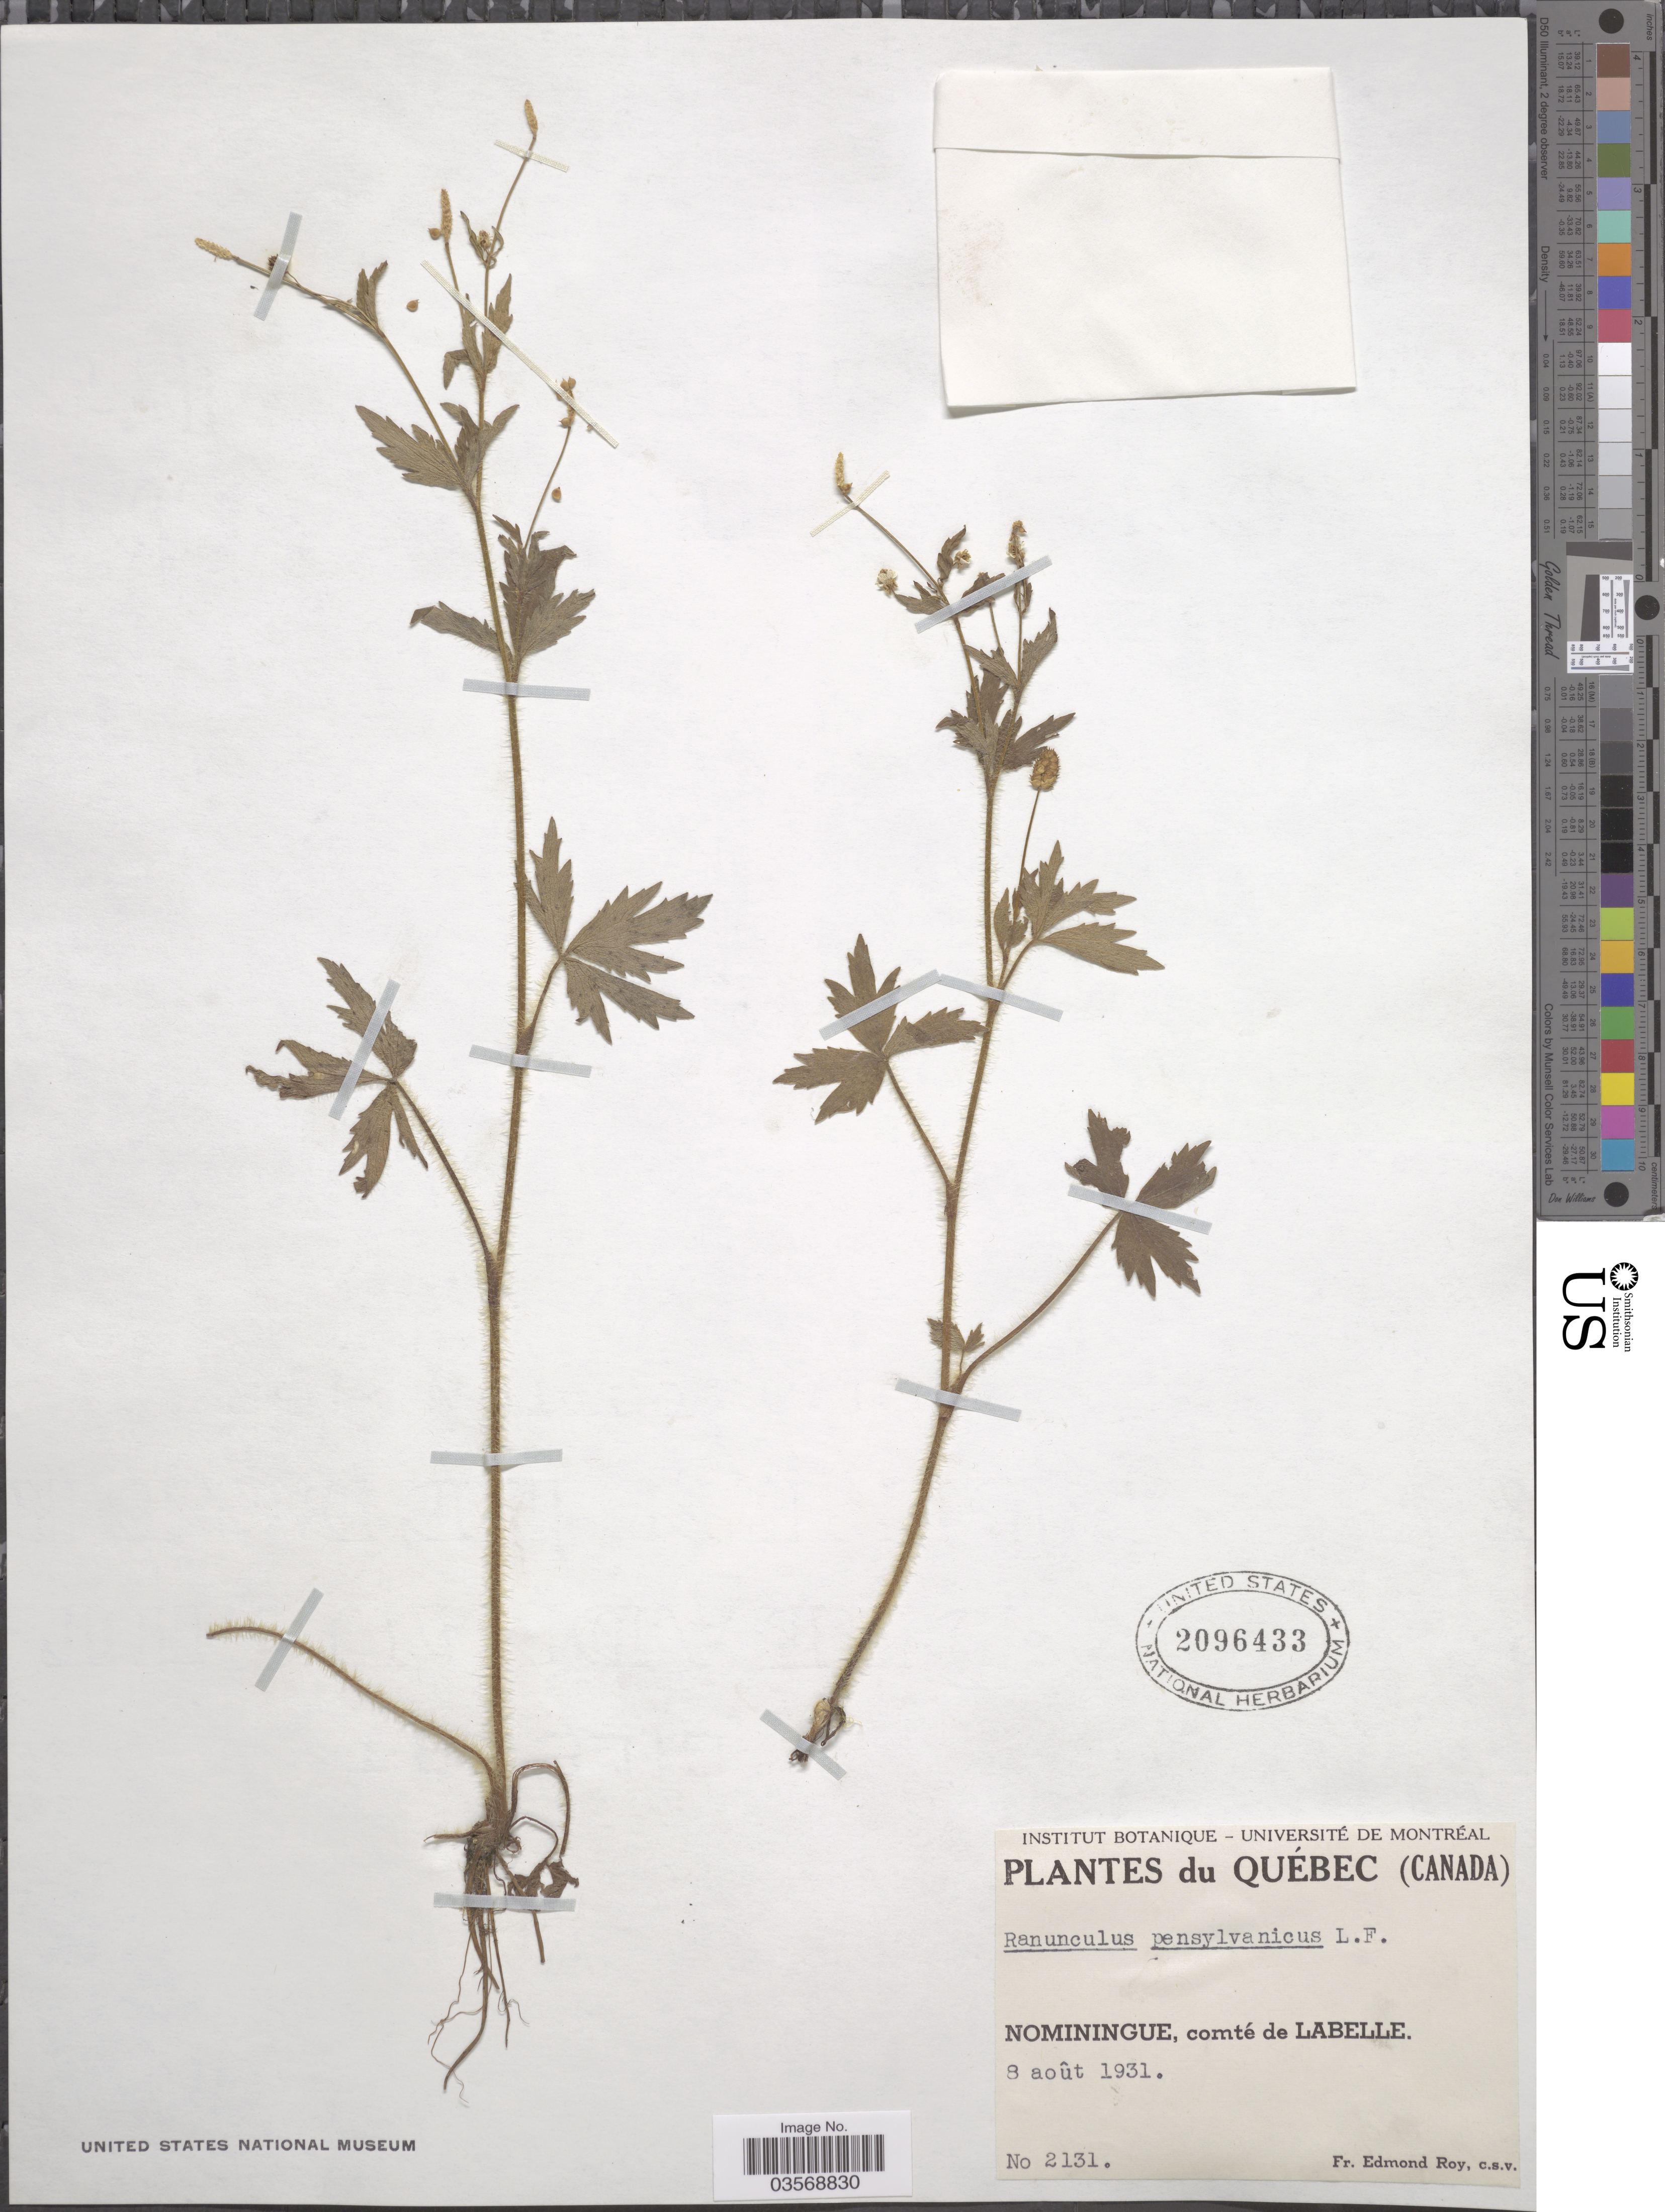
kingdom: Plantae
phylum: Tracheophyta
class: Magnoliopsida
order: Ranunculales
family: Ranunculaceae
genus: Ranunculus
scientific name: Ranunculus pensylvanicus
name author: L. f.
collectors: E. Roy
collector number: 2131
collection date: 1931-08-08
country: Canada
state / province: Quebec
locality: Nominingue, comté de Labelle.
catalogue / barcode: US 2096433